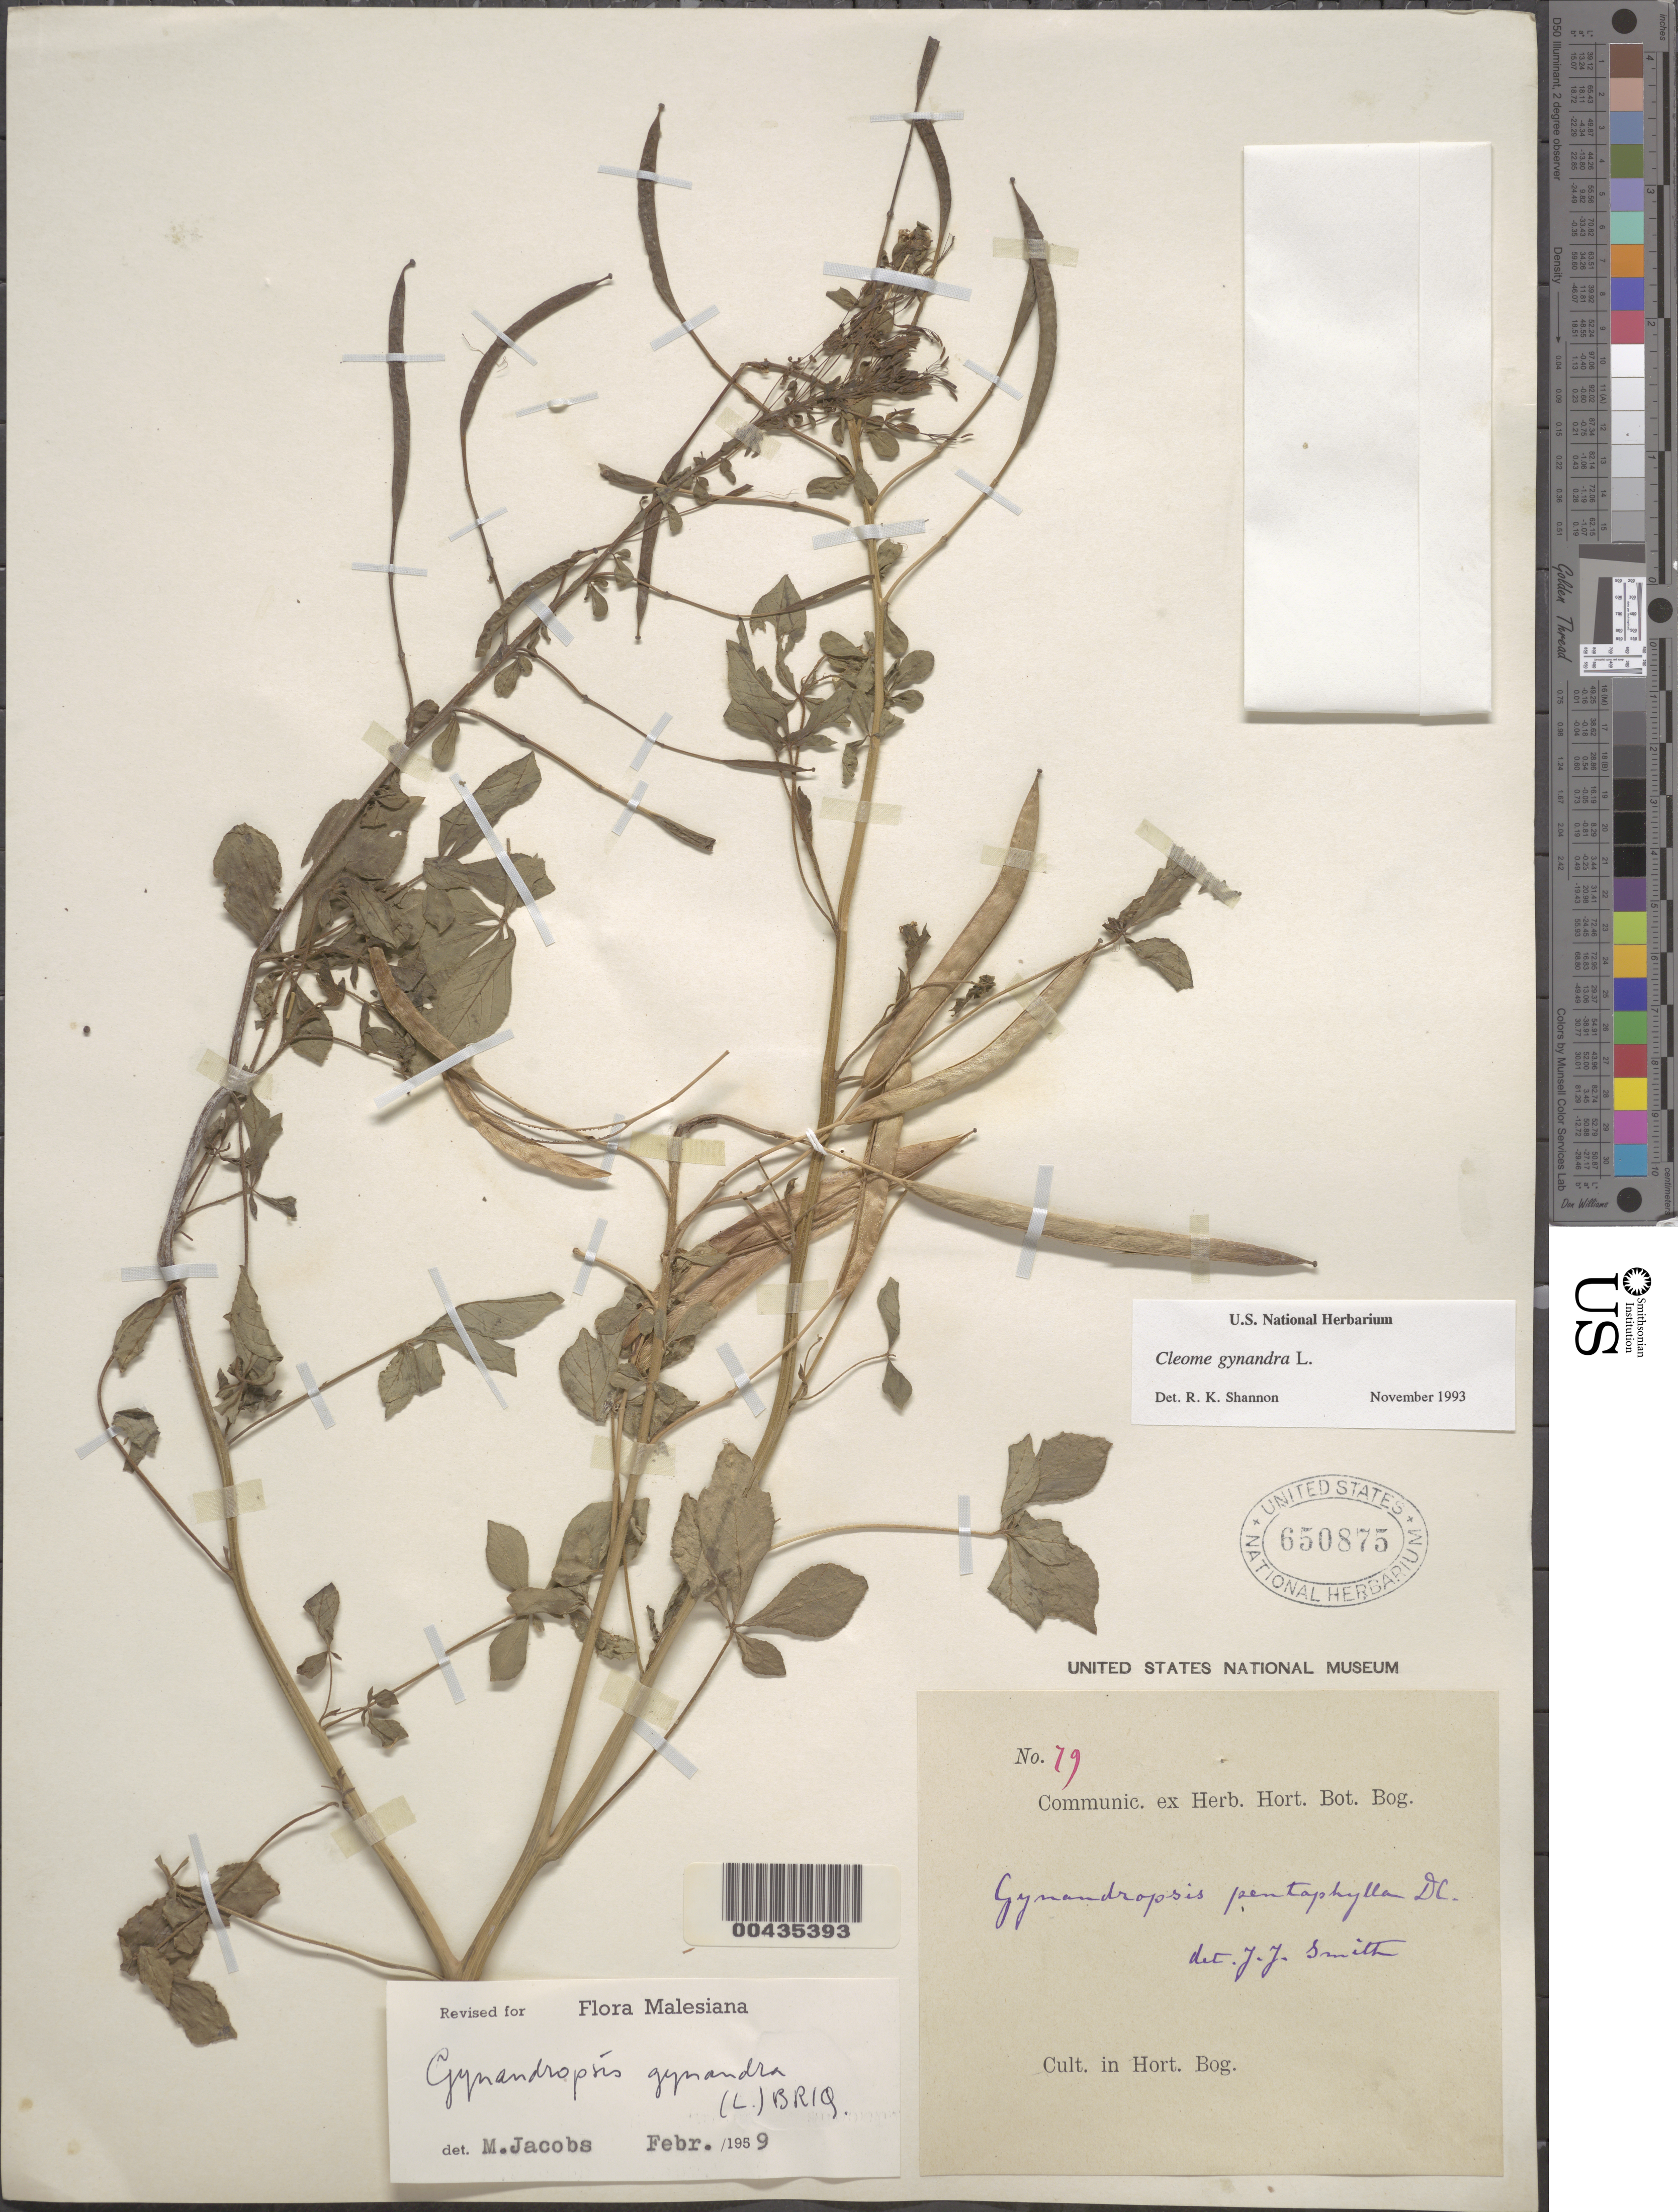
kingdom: Plantae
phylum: Tracheophyta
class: Magnoliopsida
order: Brassicales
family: Cleomaceae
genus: Gynandropsis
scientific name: Gynandropsis gynandra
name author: (L.) Briq.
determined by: Wagner, W. L., (BOT), Smithsonian Institution - National Museum of Natural History (UNITED STATES)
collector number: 79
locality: Cult. in Hort. Bog.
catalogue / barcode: US 650875